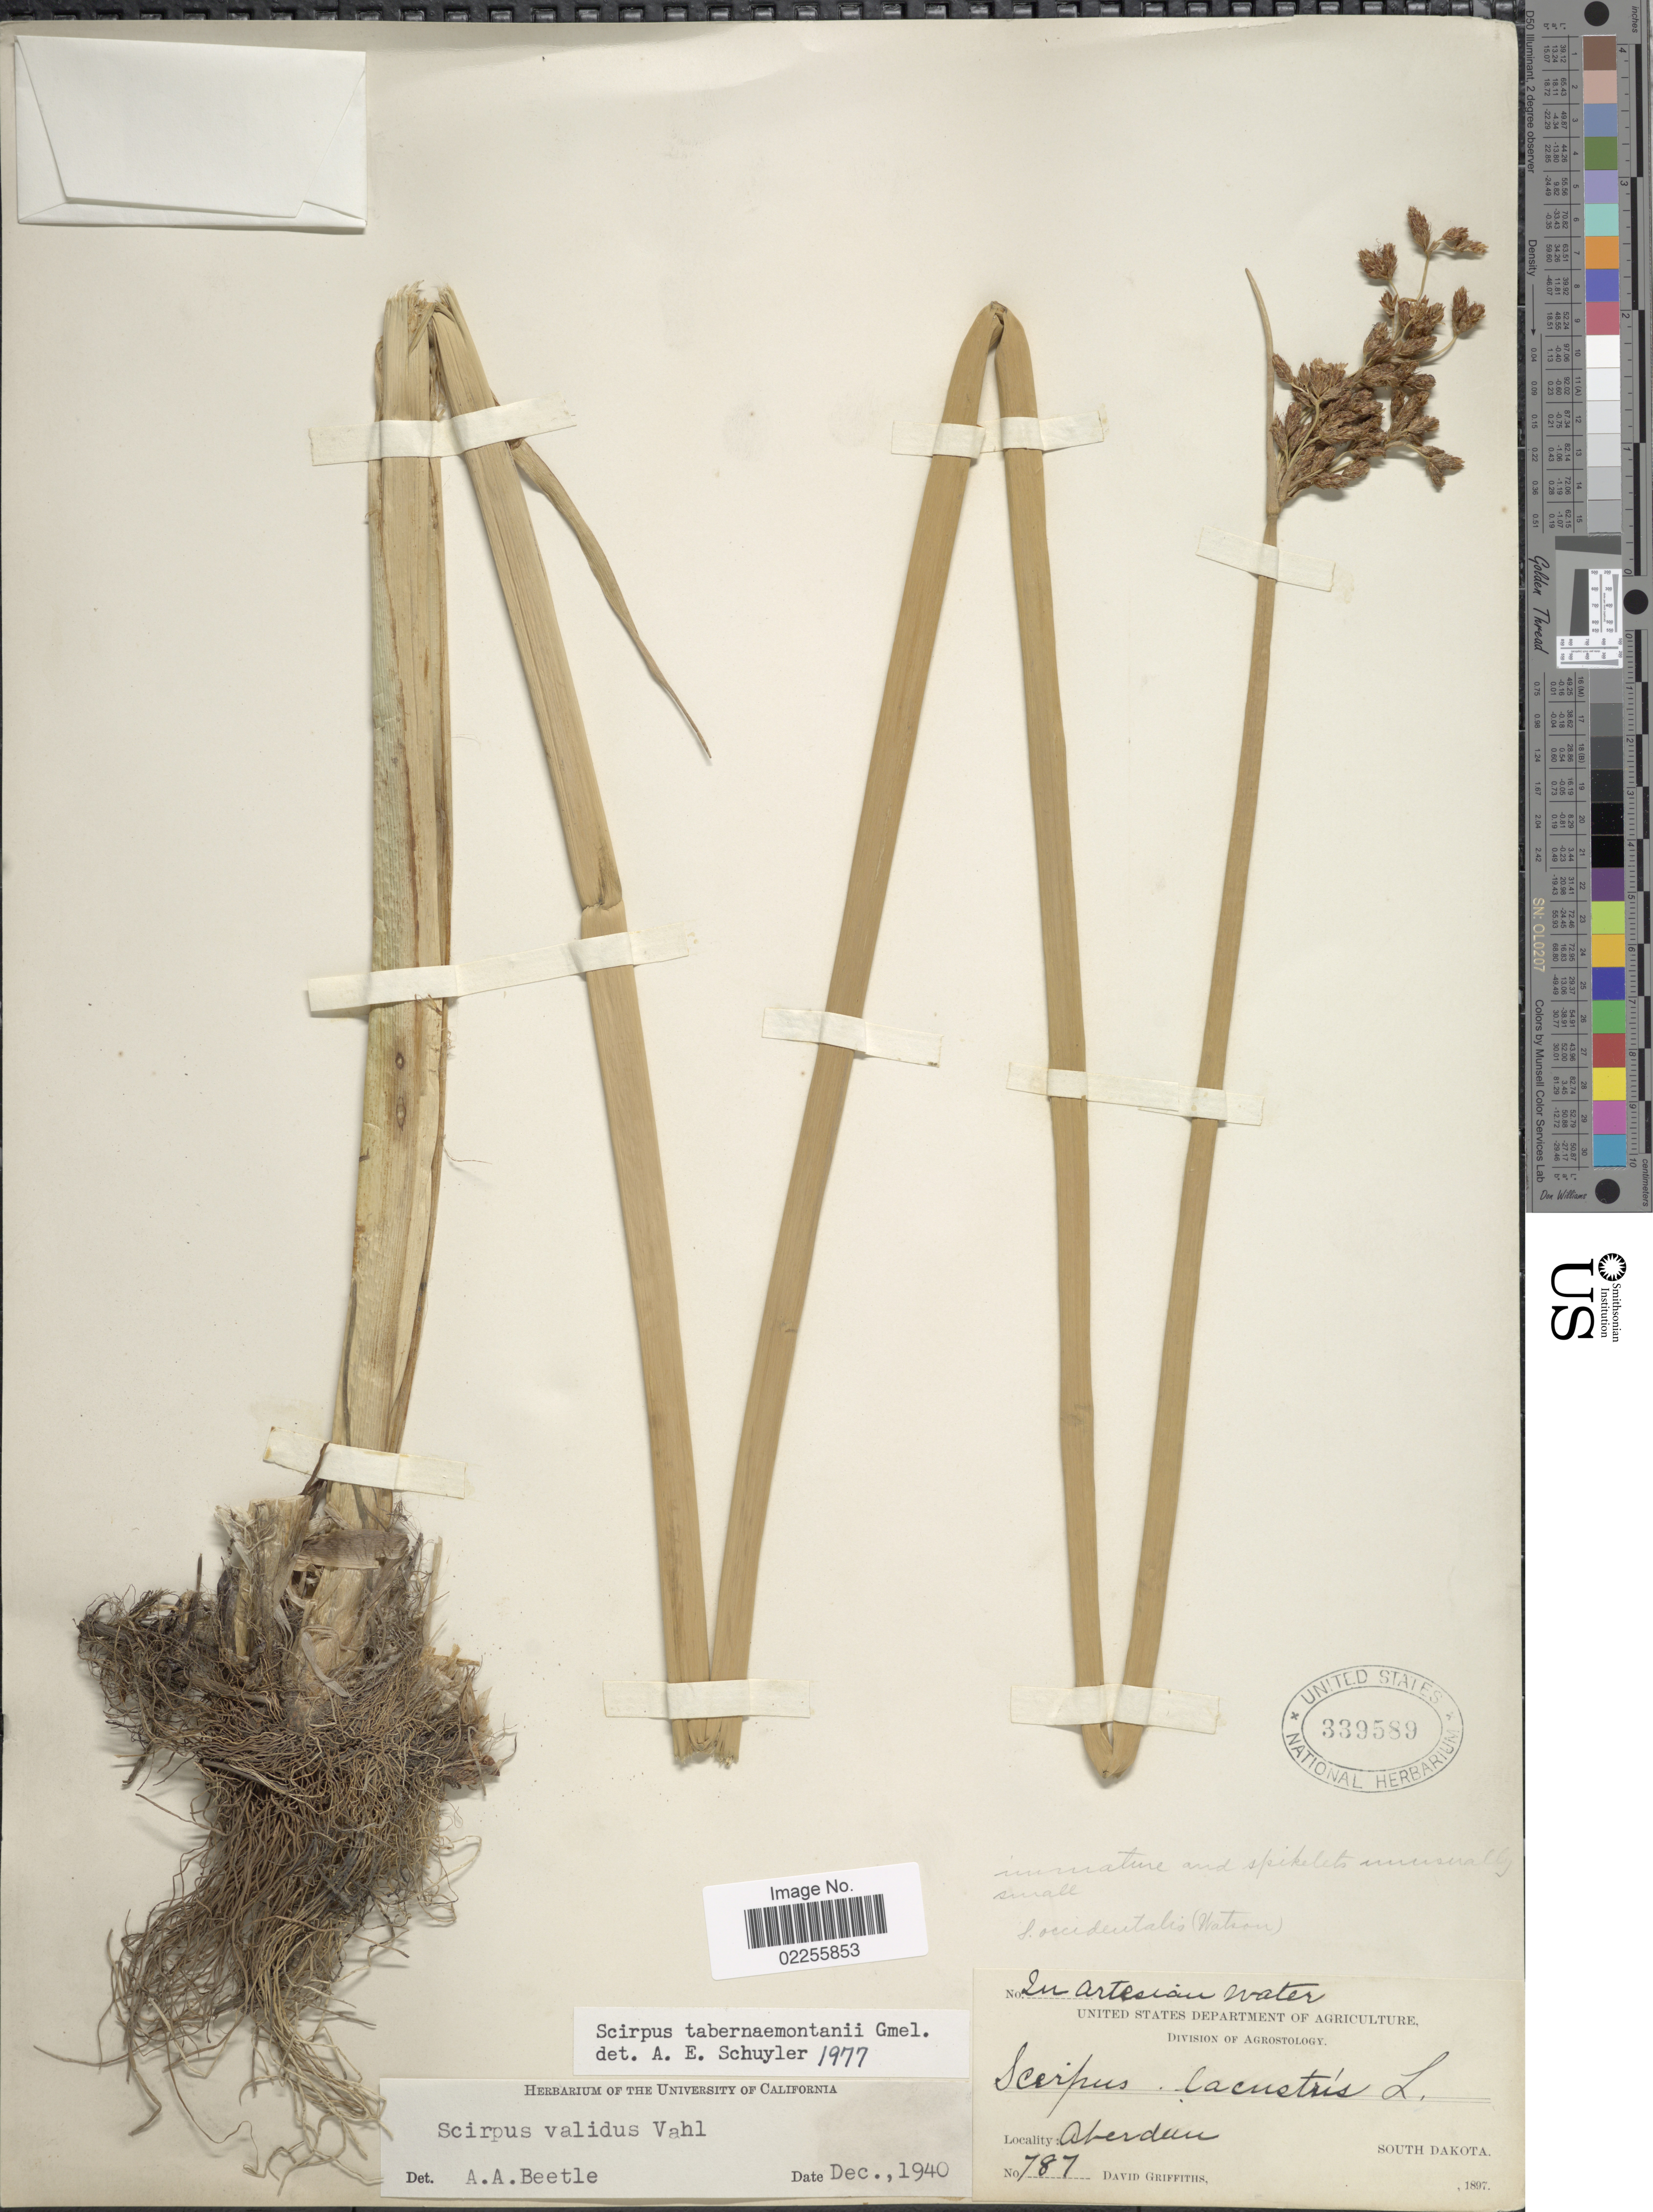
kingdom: Plantae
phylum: Tracheophyta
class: Liliopsida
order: Poales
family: Cyperaceae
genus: Schoenoplectus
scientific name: Schoenoplectus tabernaemontani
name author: (C.C. Gmel.) Palla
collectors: D. Griffiths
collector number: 787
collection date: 1897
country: United States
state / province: South Dakota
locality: Aberdeen.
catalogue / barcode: US 339589